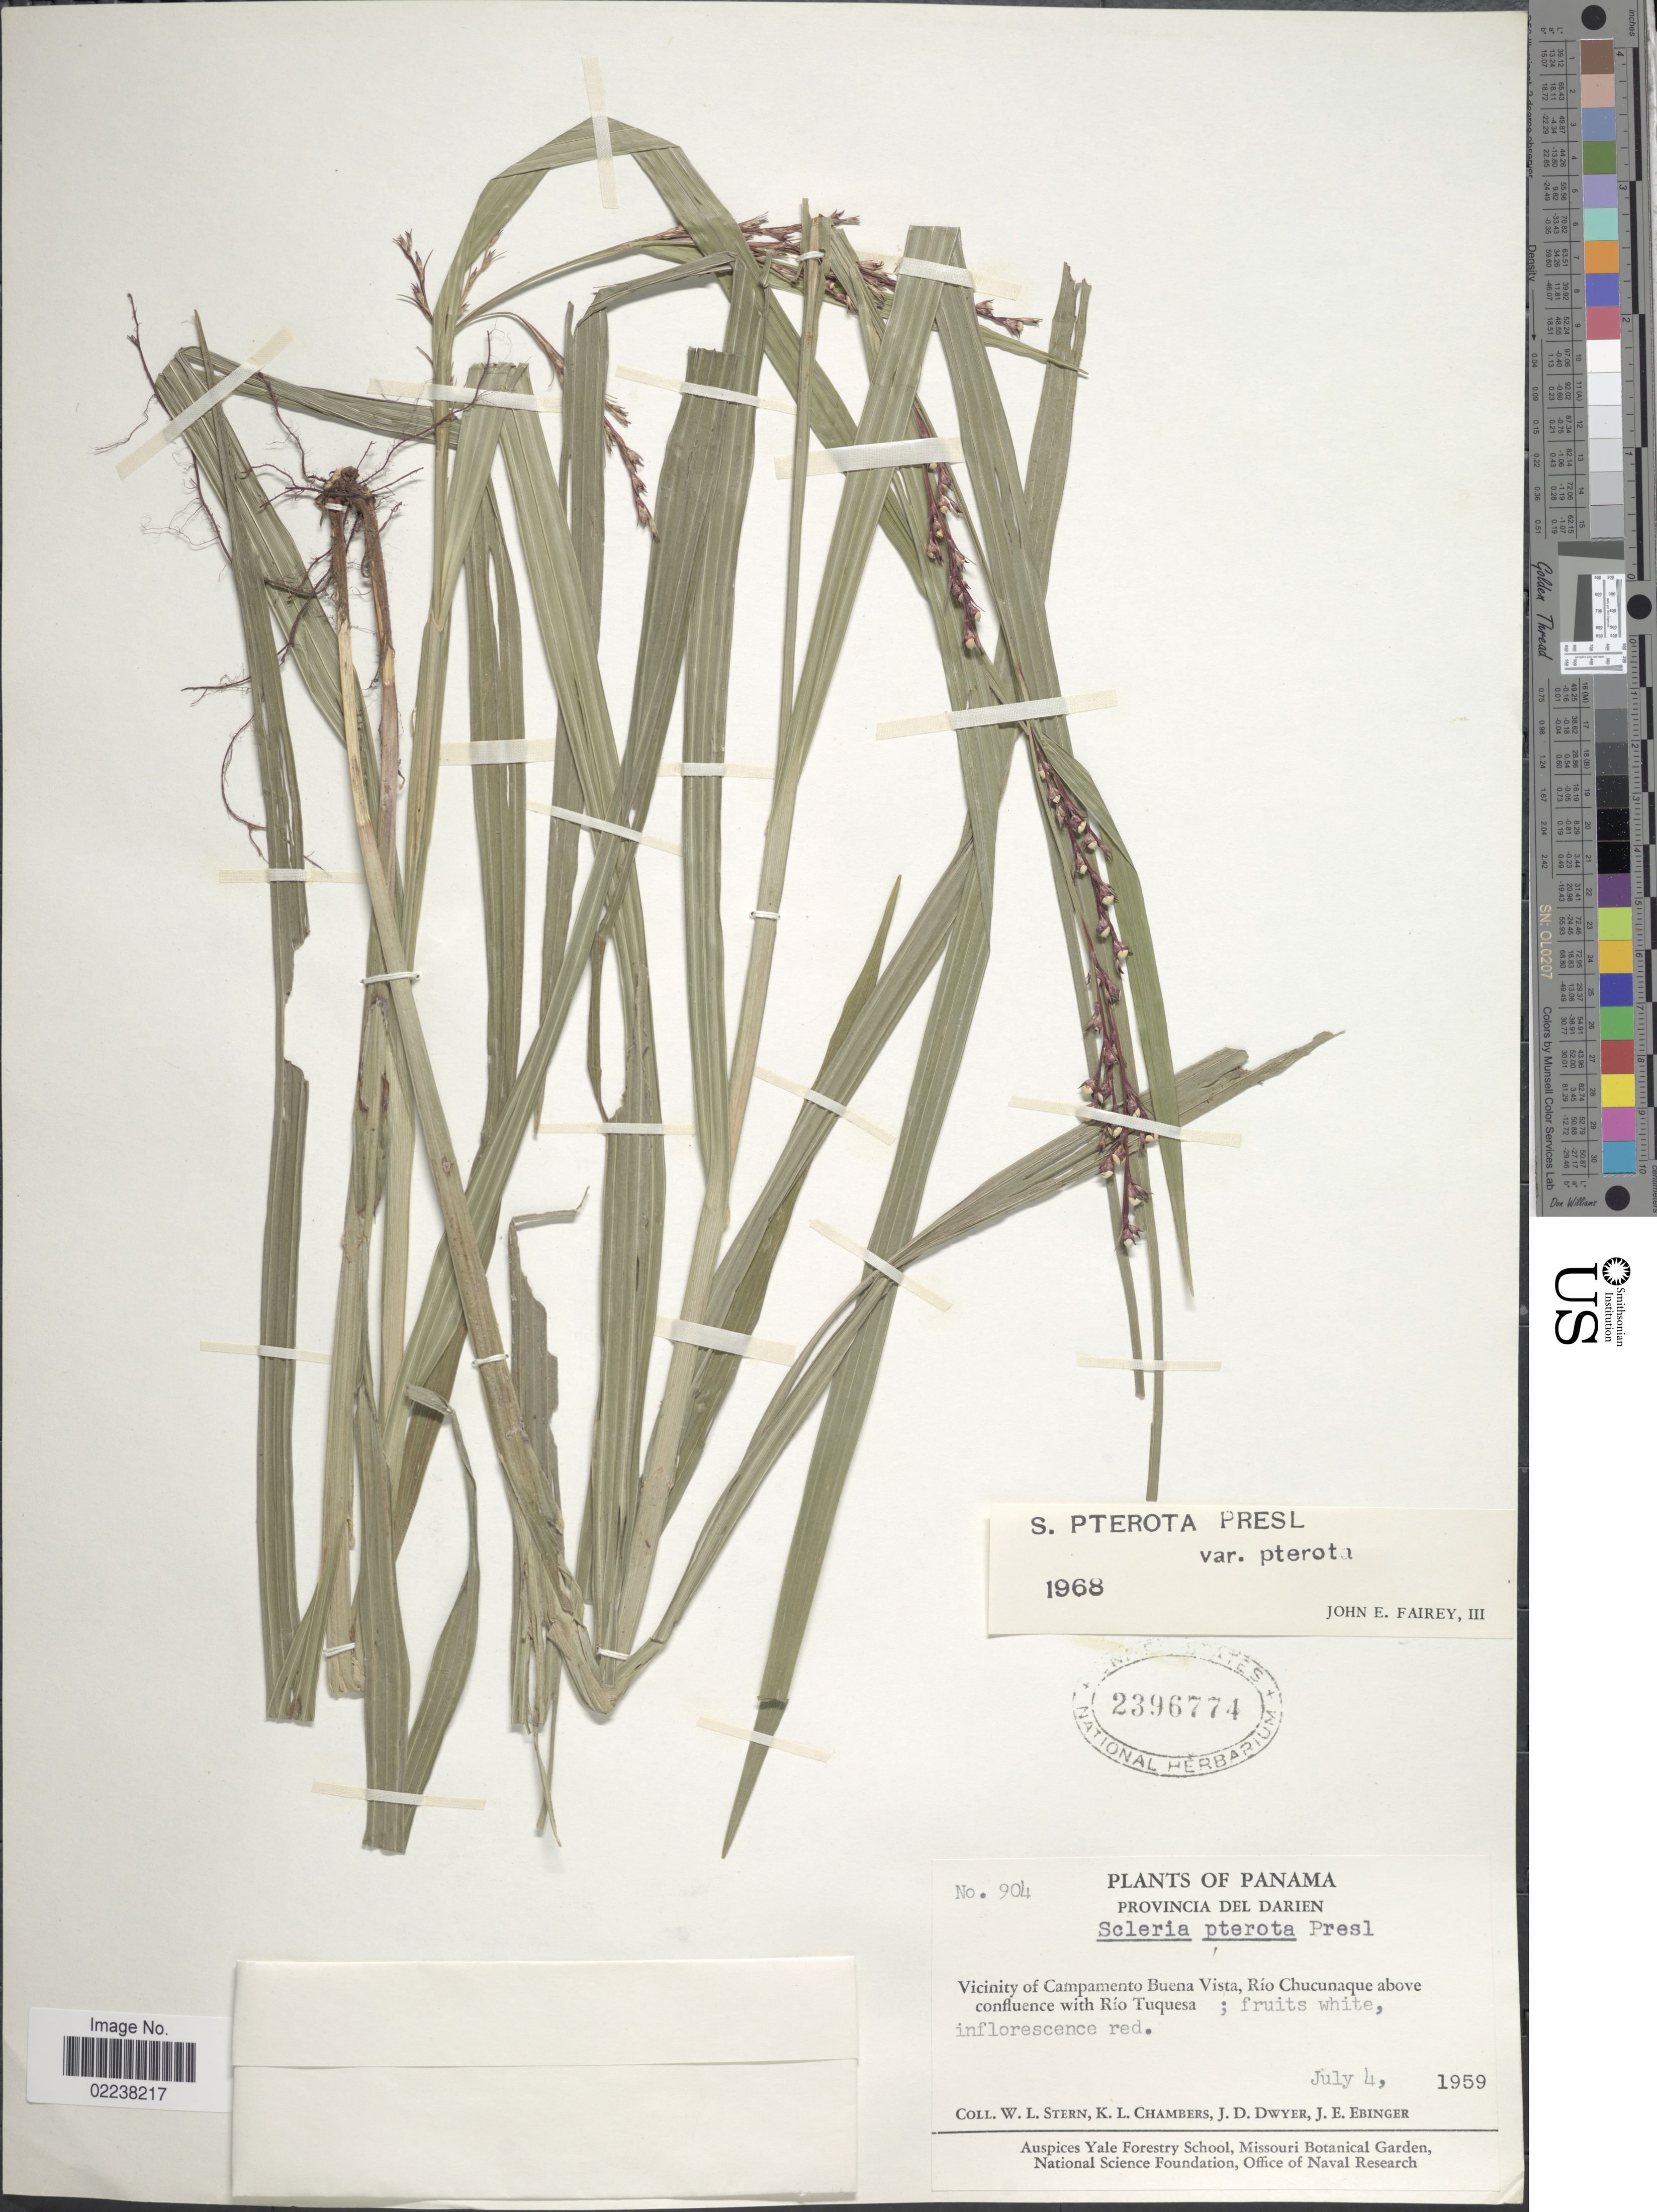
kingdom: Plantae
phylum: Tracheophyta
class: Liliopsida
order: Poales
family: Cyperaceae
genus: Scleria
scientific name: Scleria gaertneri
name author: Raddi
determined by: Strong, Mark T., (BOT), Smithsonian Institution - National Museum of Natural History (UNITED STATES)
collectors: W. L. Stern, K. Chambers, J. D. Dwyer & J. Ebinger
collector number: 904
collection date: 1959-07-04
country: Panama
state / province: Darién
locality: Vicinity of Campamento Buena Vista, Rio Chucunaque above confluence with Rio Tuquesa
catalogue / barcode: US 2396774